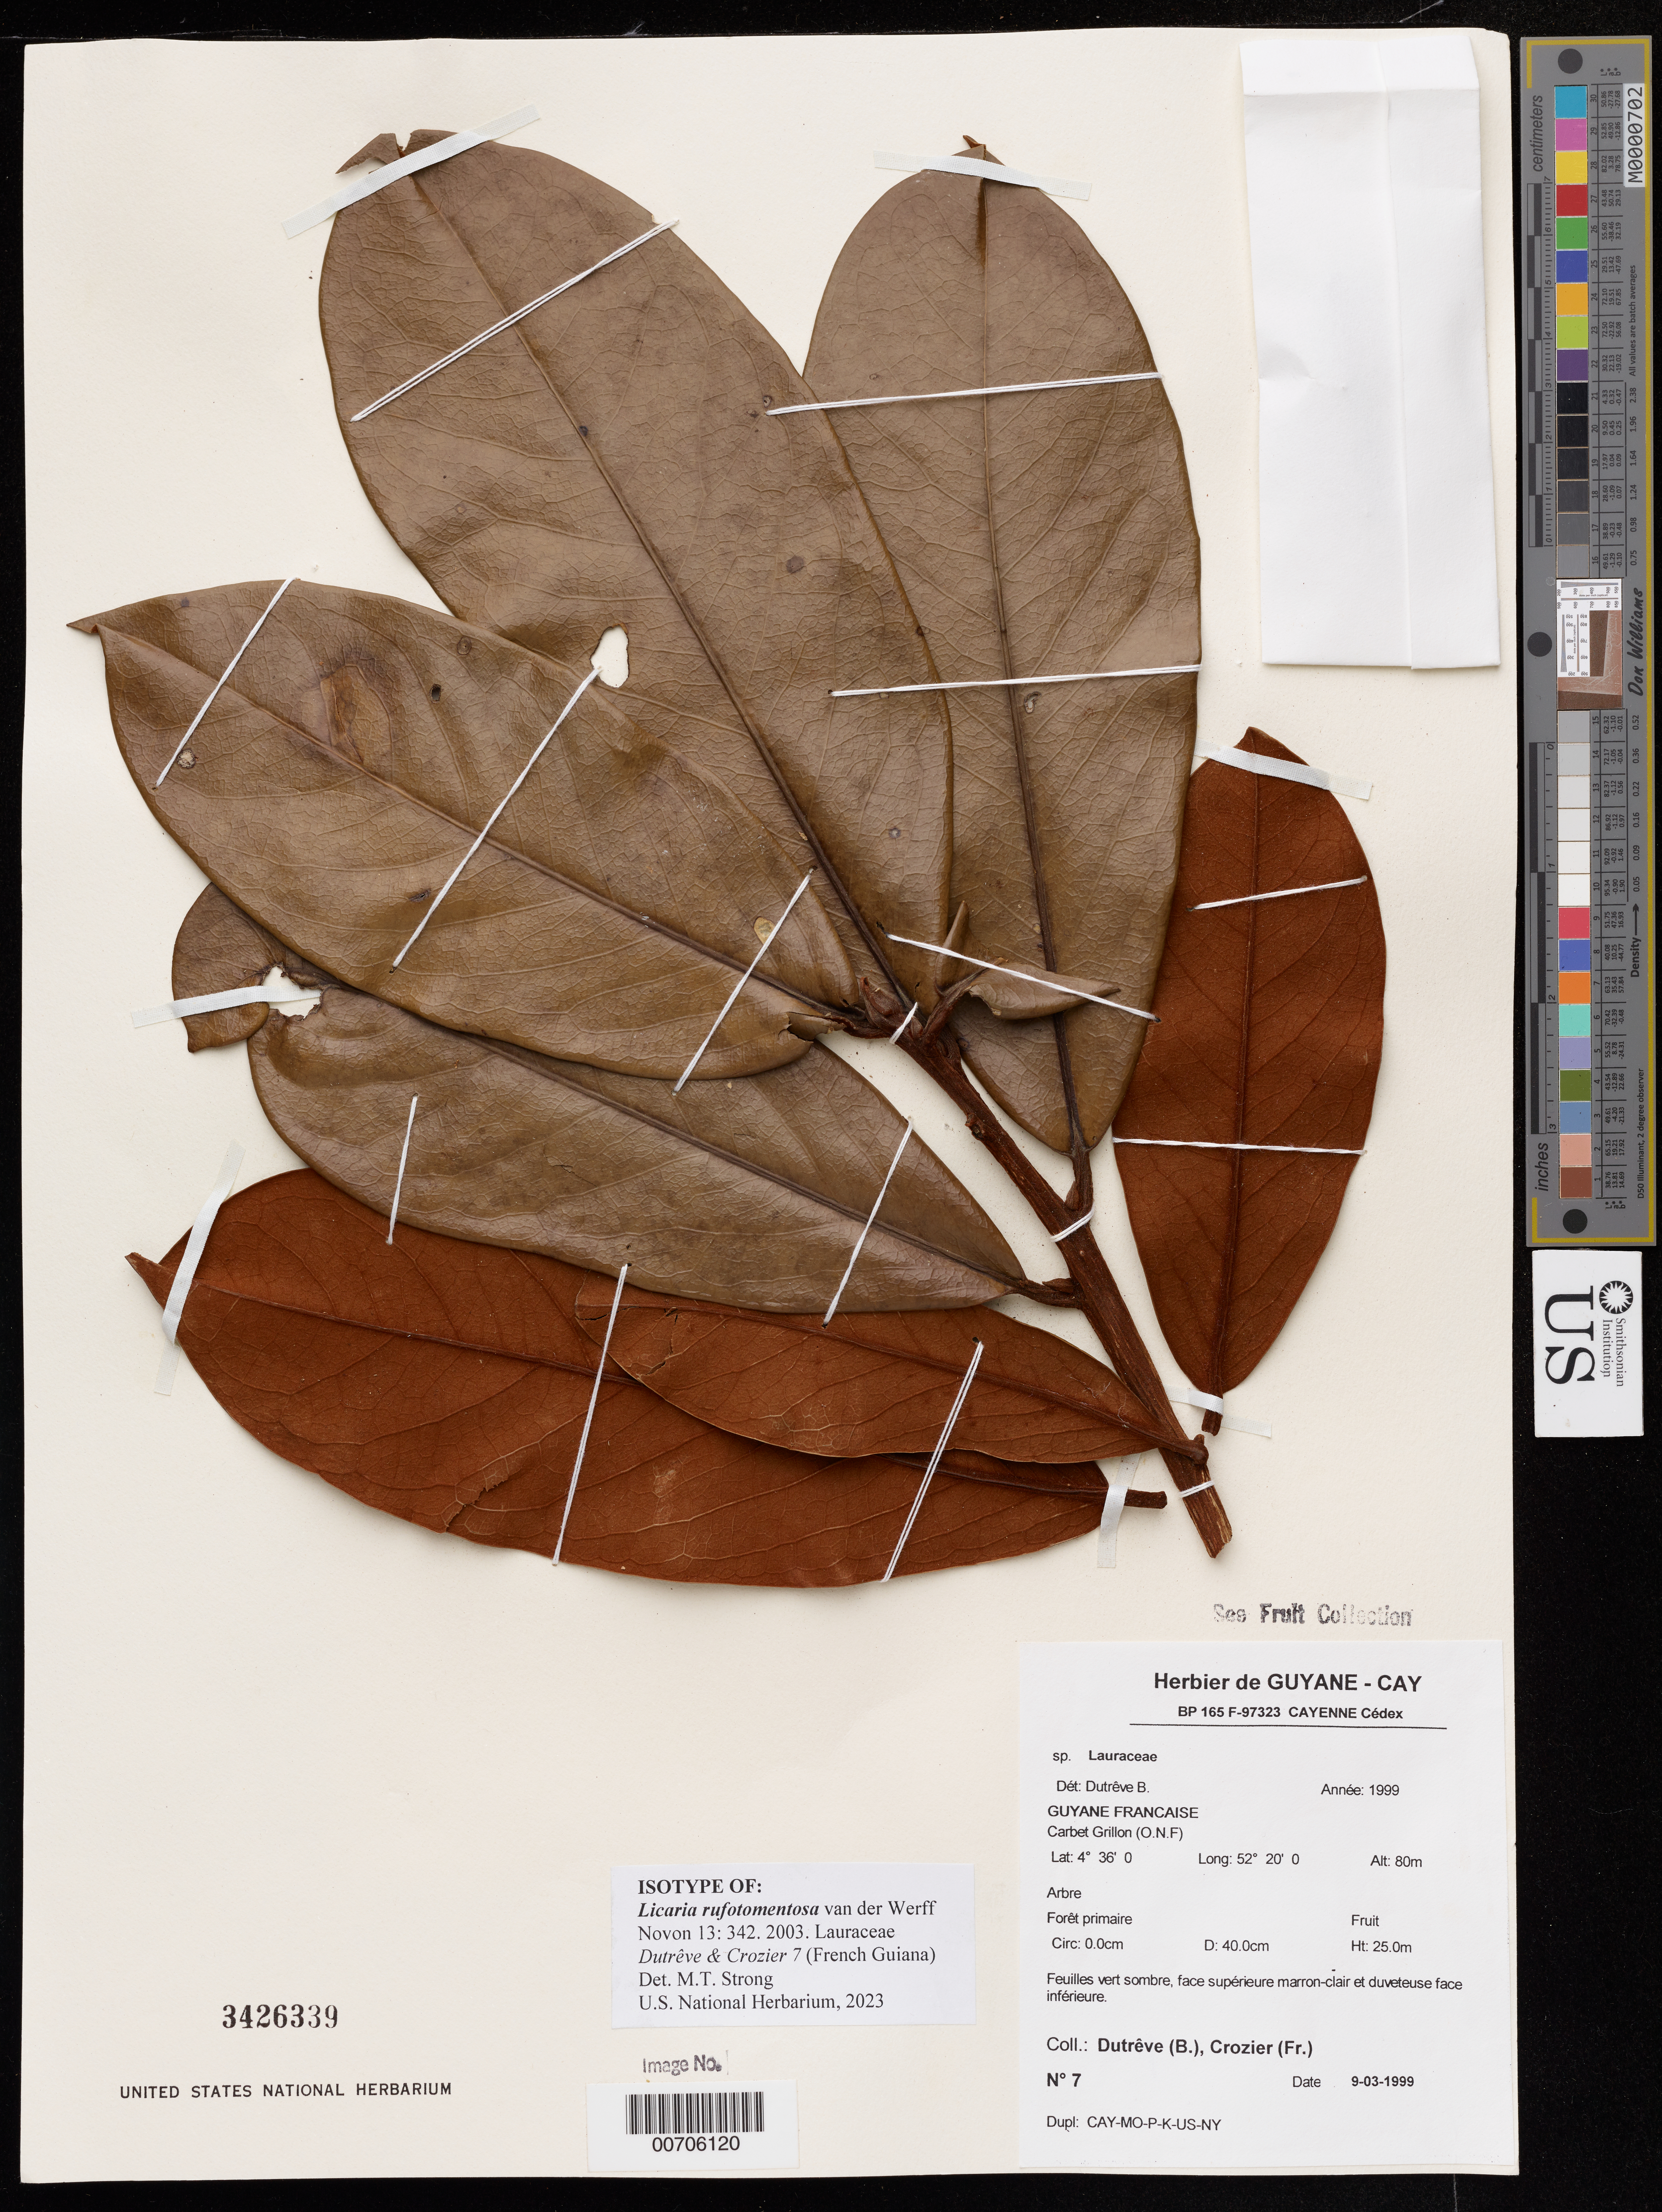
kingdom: Plantae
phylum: Tracheophyta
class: Magnoliopsida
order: Laurales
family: Lauraceae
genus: Licaria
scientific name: Licaria rufotomentosa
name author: van der Werff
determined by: Strong, Mark T., (BOT), Smithsonian Institution - National Museum of Natural History (UNITED STATES)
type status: Isotype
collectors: B. Dutrêve & F. Crozier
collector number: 7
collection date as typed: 9-Mar-99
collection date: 1999-03-09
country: French Guiana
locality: Carbet Grillon (ONF)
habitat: Forêt primaire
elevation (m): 80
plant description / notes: FRUIT SEPARATE BC: 00706121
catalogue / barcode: US 3426339